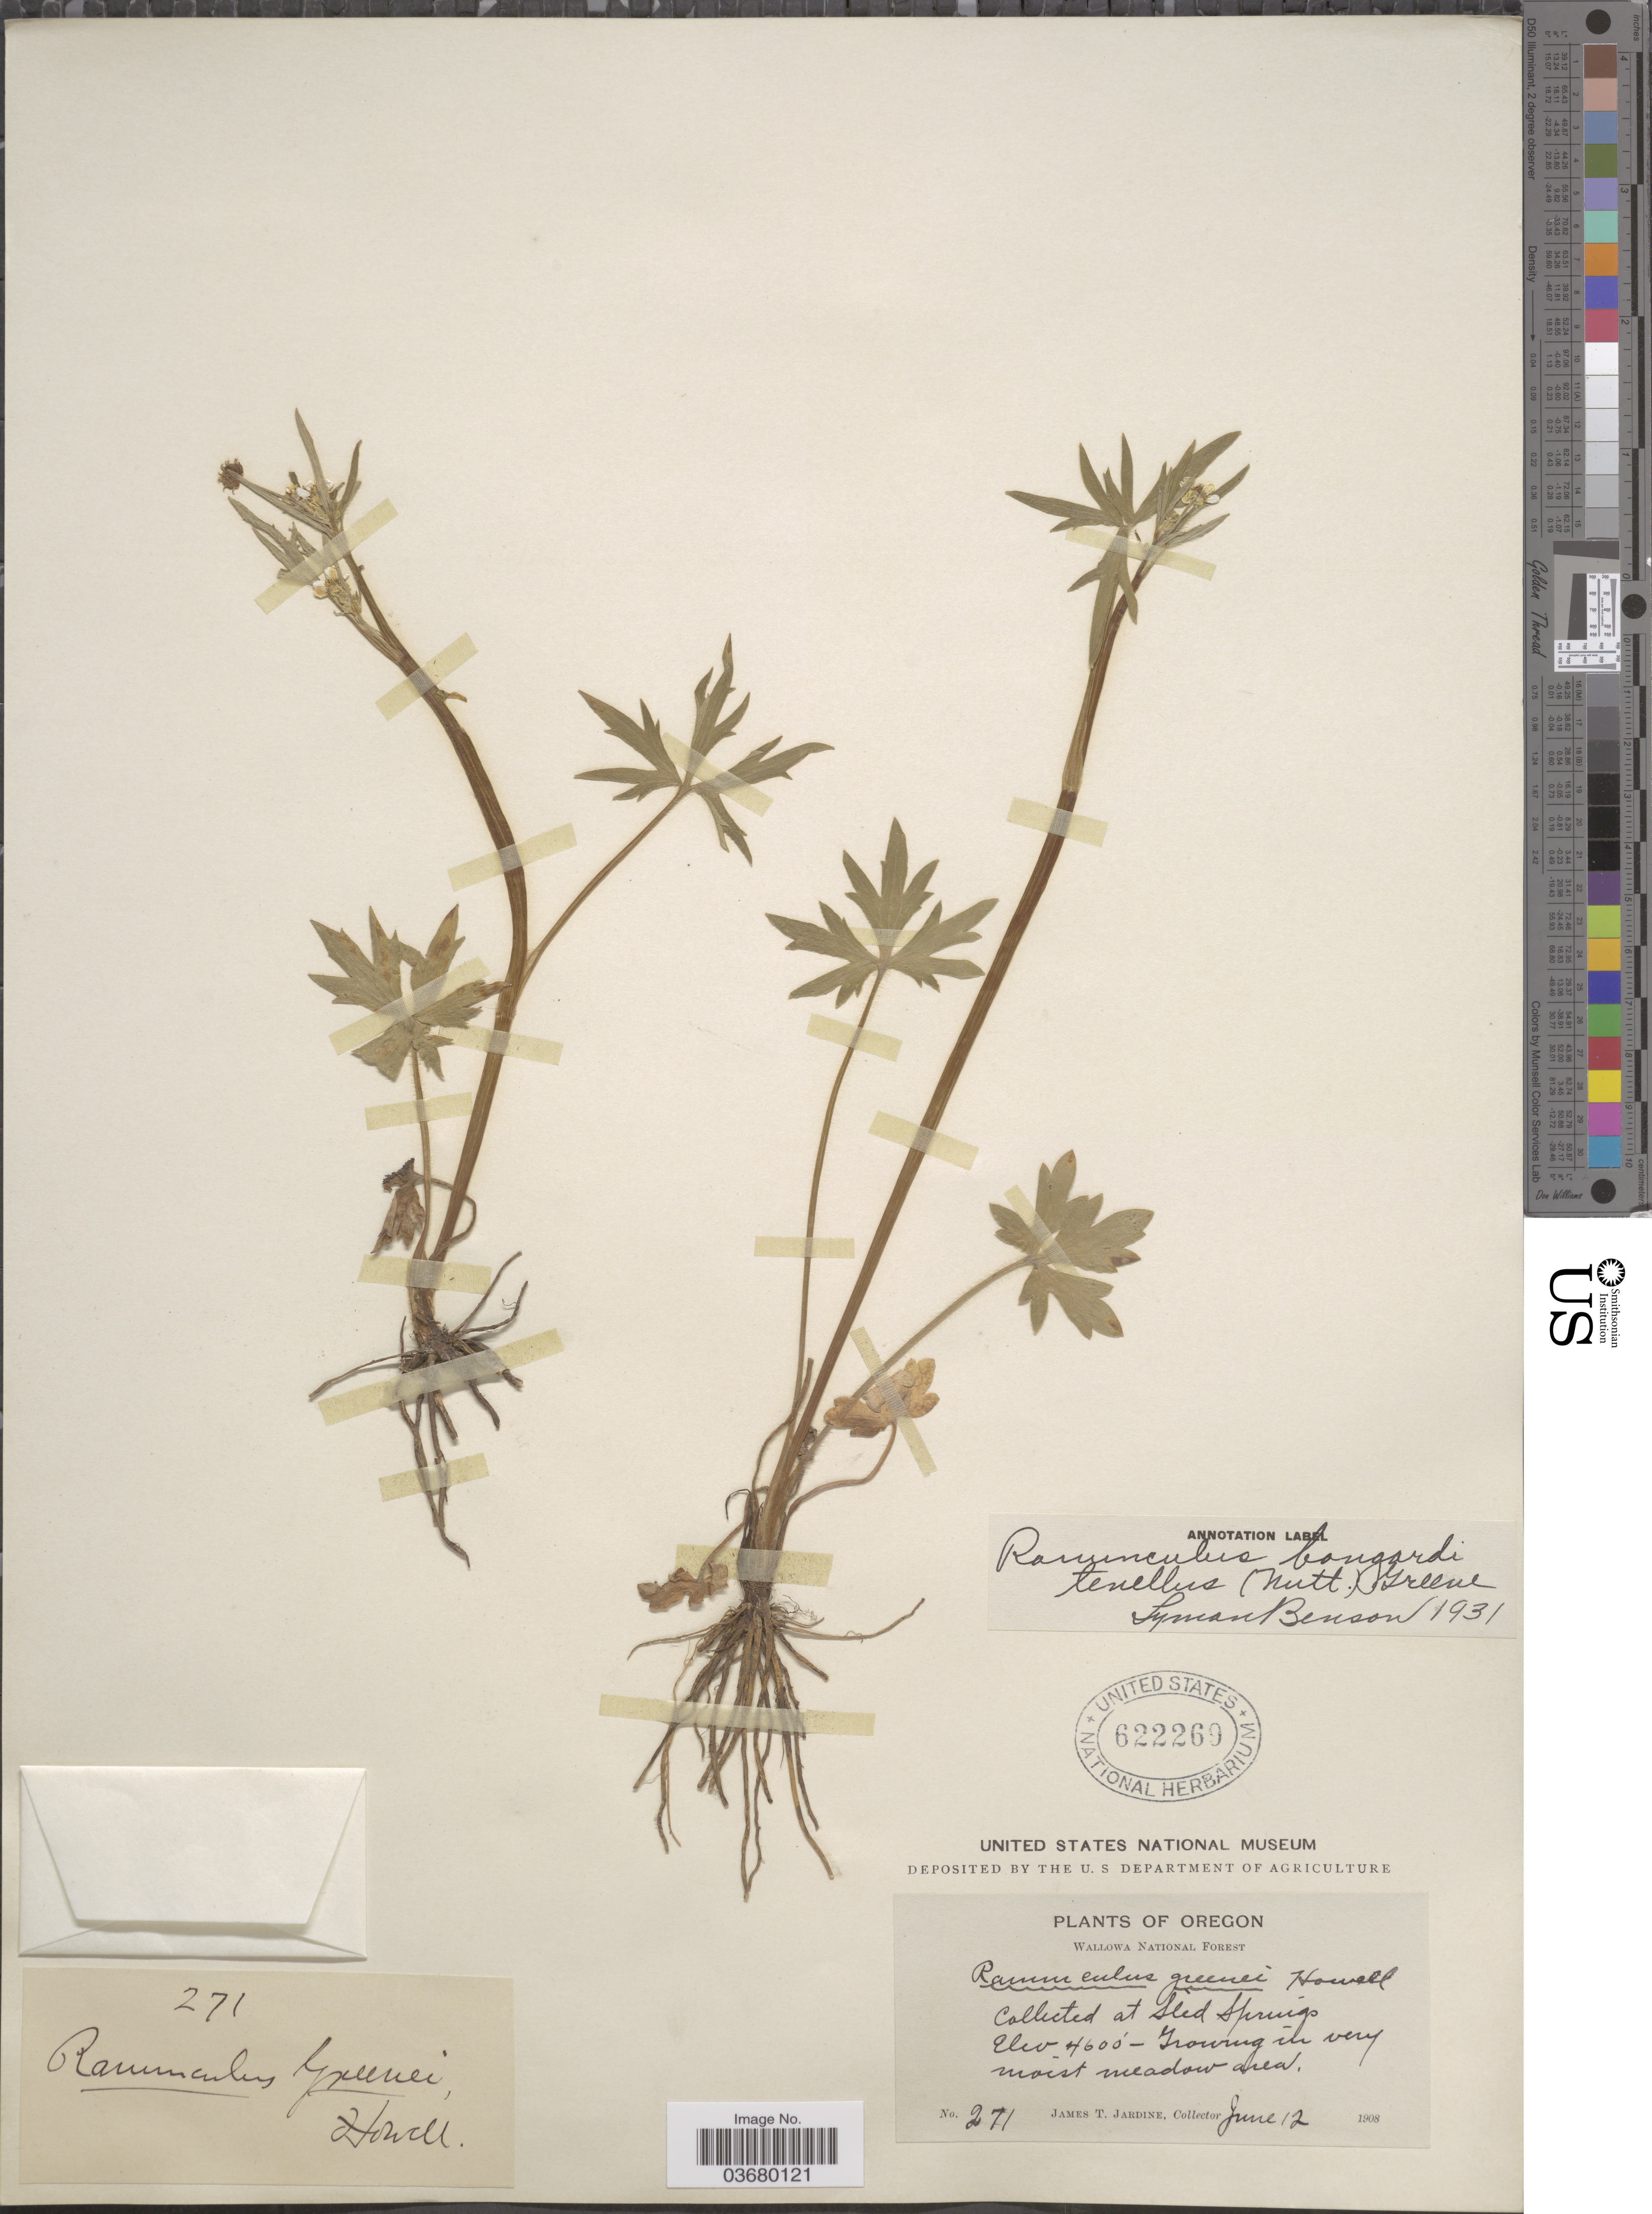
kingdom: Plantae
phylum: Tracheophyta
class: Magnoliopsida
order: Ranunculales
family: Ranunculaceae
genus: Ranunculus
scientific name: Ranunculus bongardii var. tenellus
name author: (A. Gray) Greene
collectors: J. T. Jardine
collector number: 271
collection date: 1908-06-12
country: United States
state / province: Oregon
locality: Wallowa National Forest. Sled Springs.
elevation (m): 1402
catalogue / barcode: US 622269